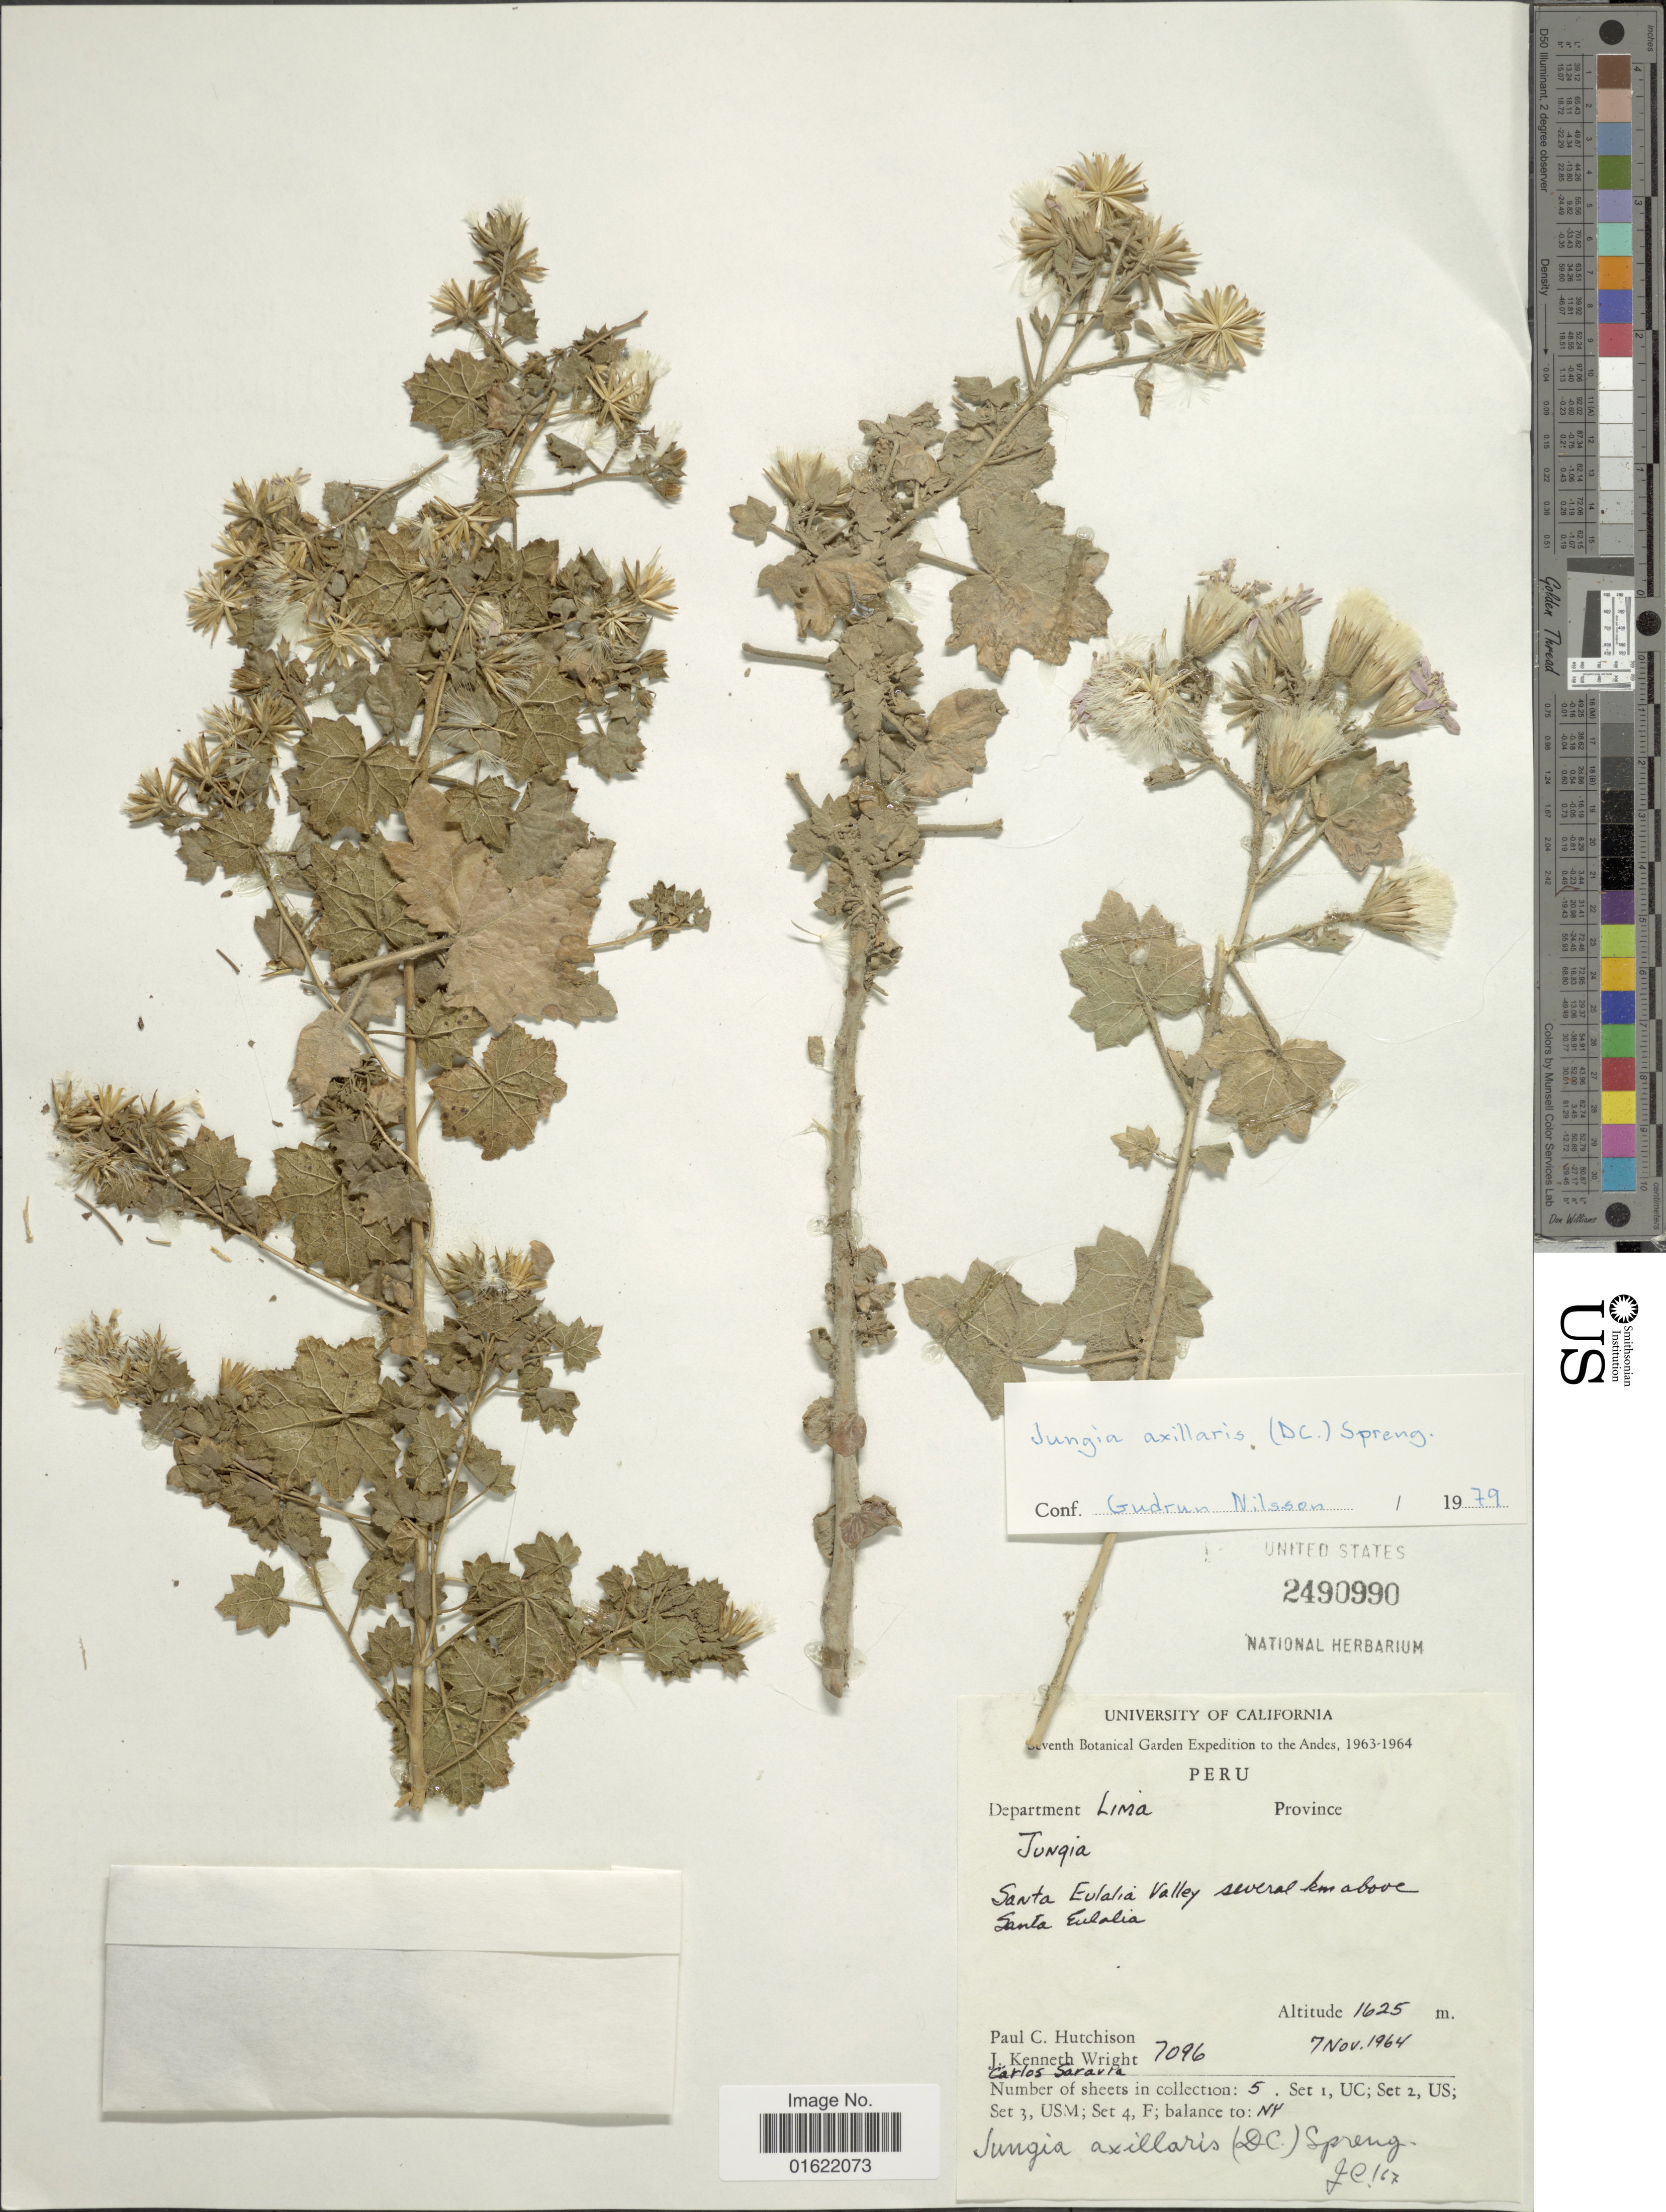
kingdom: Plantae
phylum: Tracheophyta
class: Magnoliopsida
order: Asterales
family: Asteraceae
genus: Jungia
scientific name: Jungia axillaris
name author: (Lag. ex DC.) Spreng.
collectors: P. C. Hutchison, J. K. Wright & C. Saravia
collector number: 7096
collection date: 1964-11-07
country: Peru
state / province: Lima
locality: Santa Eulalia Valley several km above Santa Eulalia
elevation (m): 1625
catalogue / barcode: US 2490990